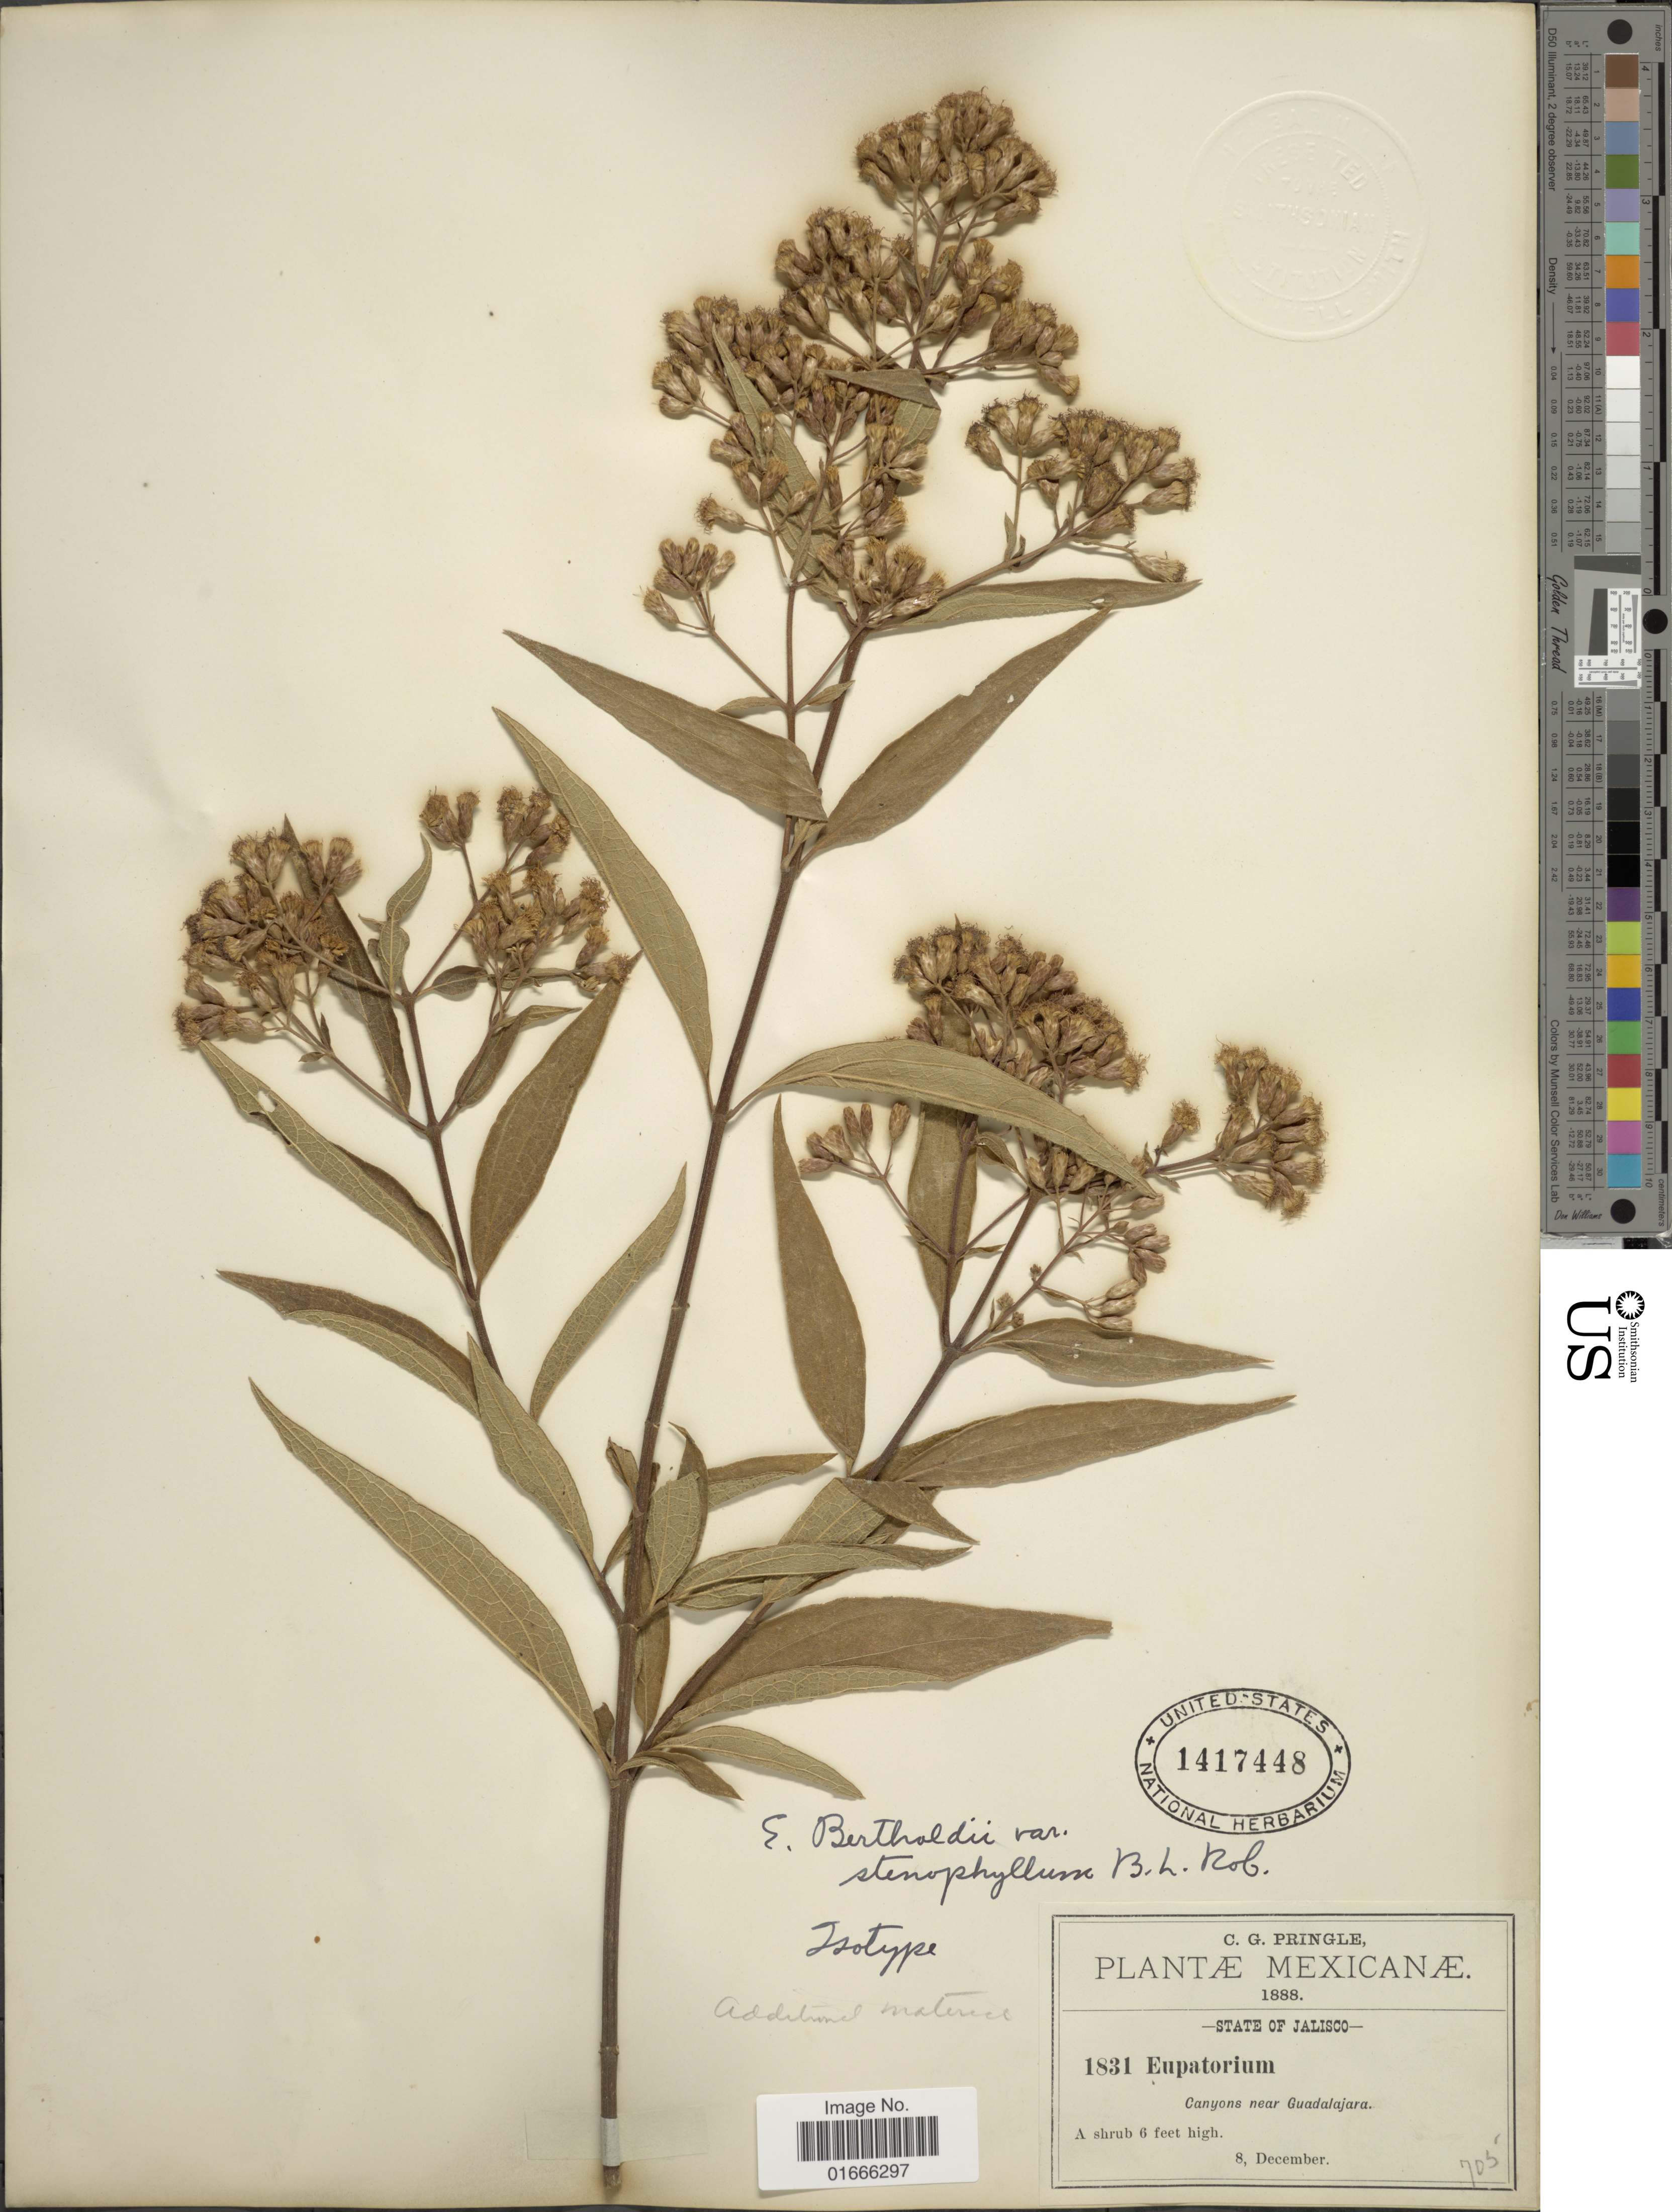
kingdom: Plantae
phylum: Tracheophyta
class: Magnoliopsida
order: Asterales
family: Asteraceae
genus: Chromolaena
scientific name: Chromolaena ovaliflora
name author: (Hook.) R.M. King & H. Rob.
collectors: C. G. Pringle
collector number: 1831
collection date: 1888-12-08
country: Mexico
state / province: Jalisco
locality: State of Jalisco, Canyons near Guadalajara.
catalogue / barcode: US 1417448